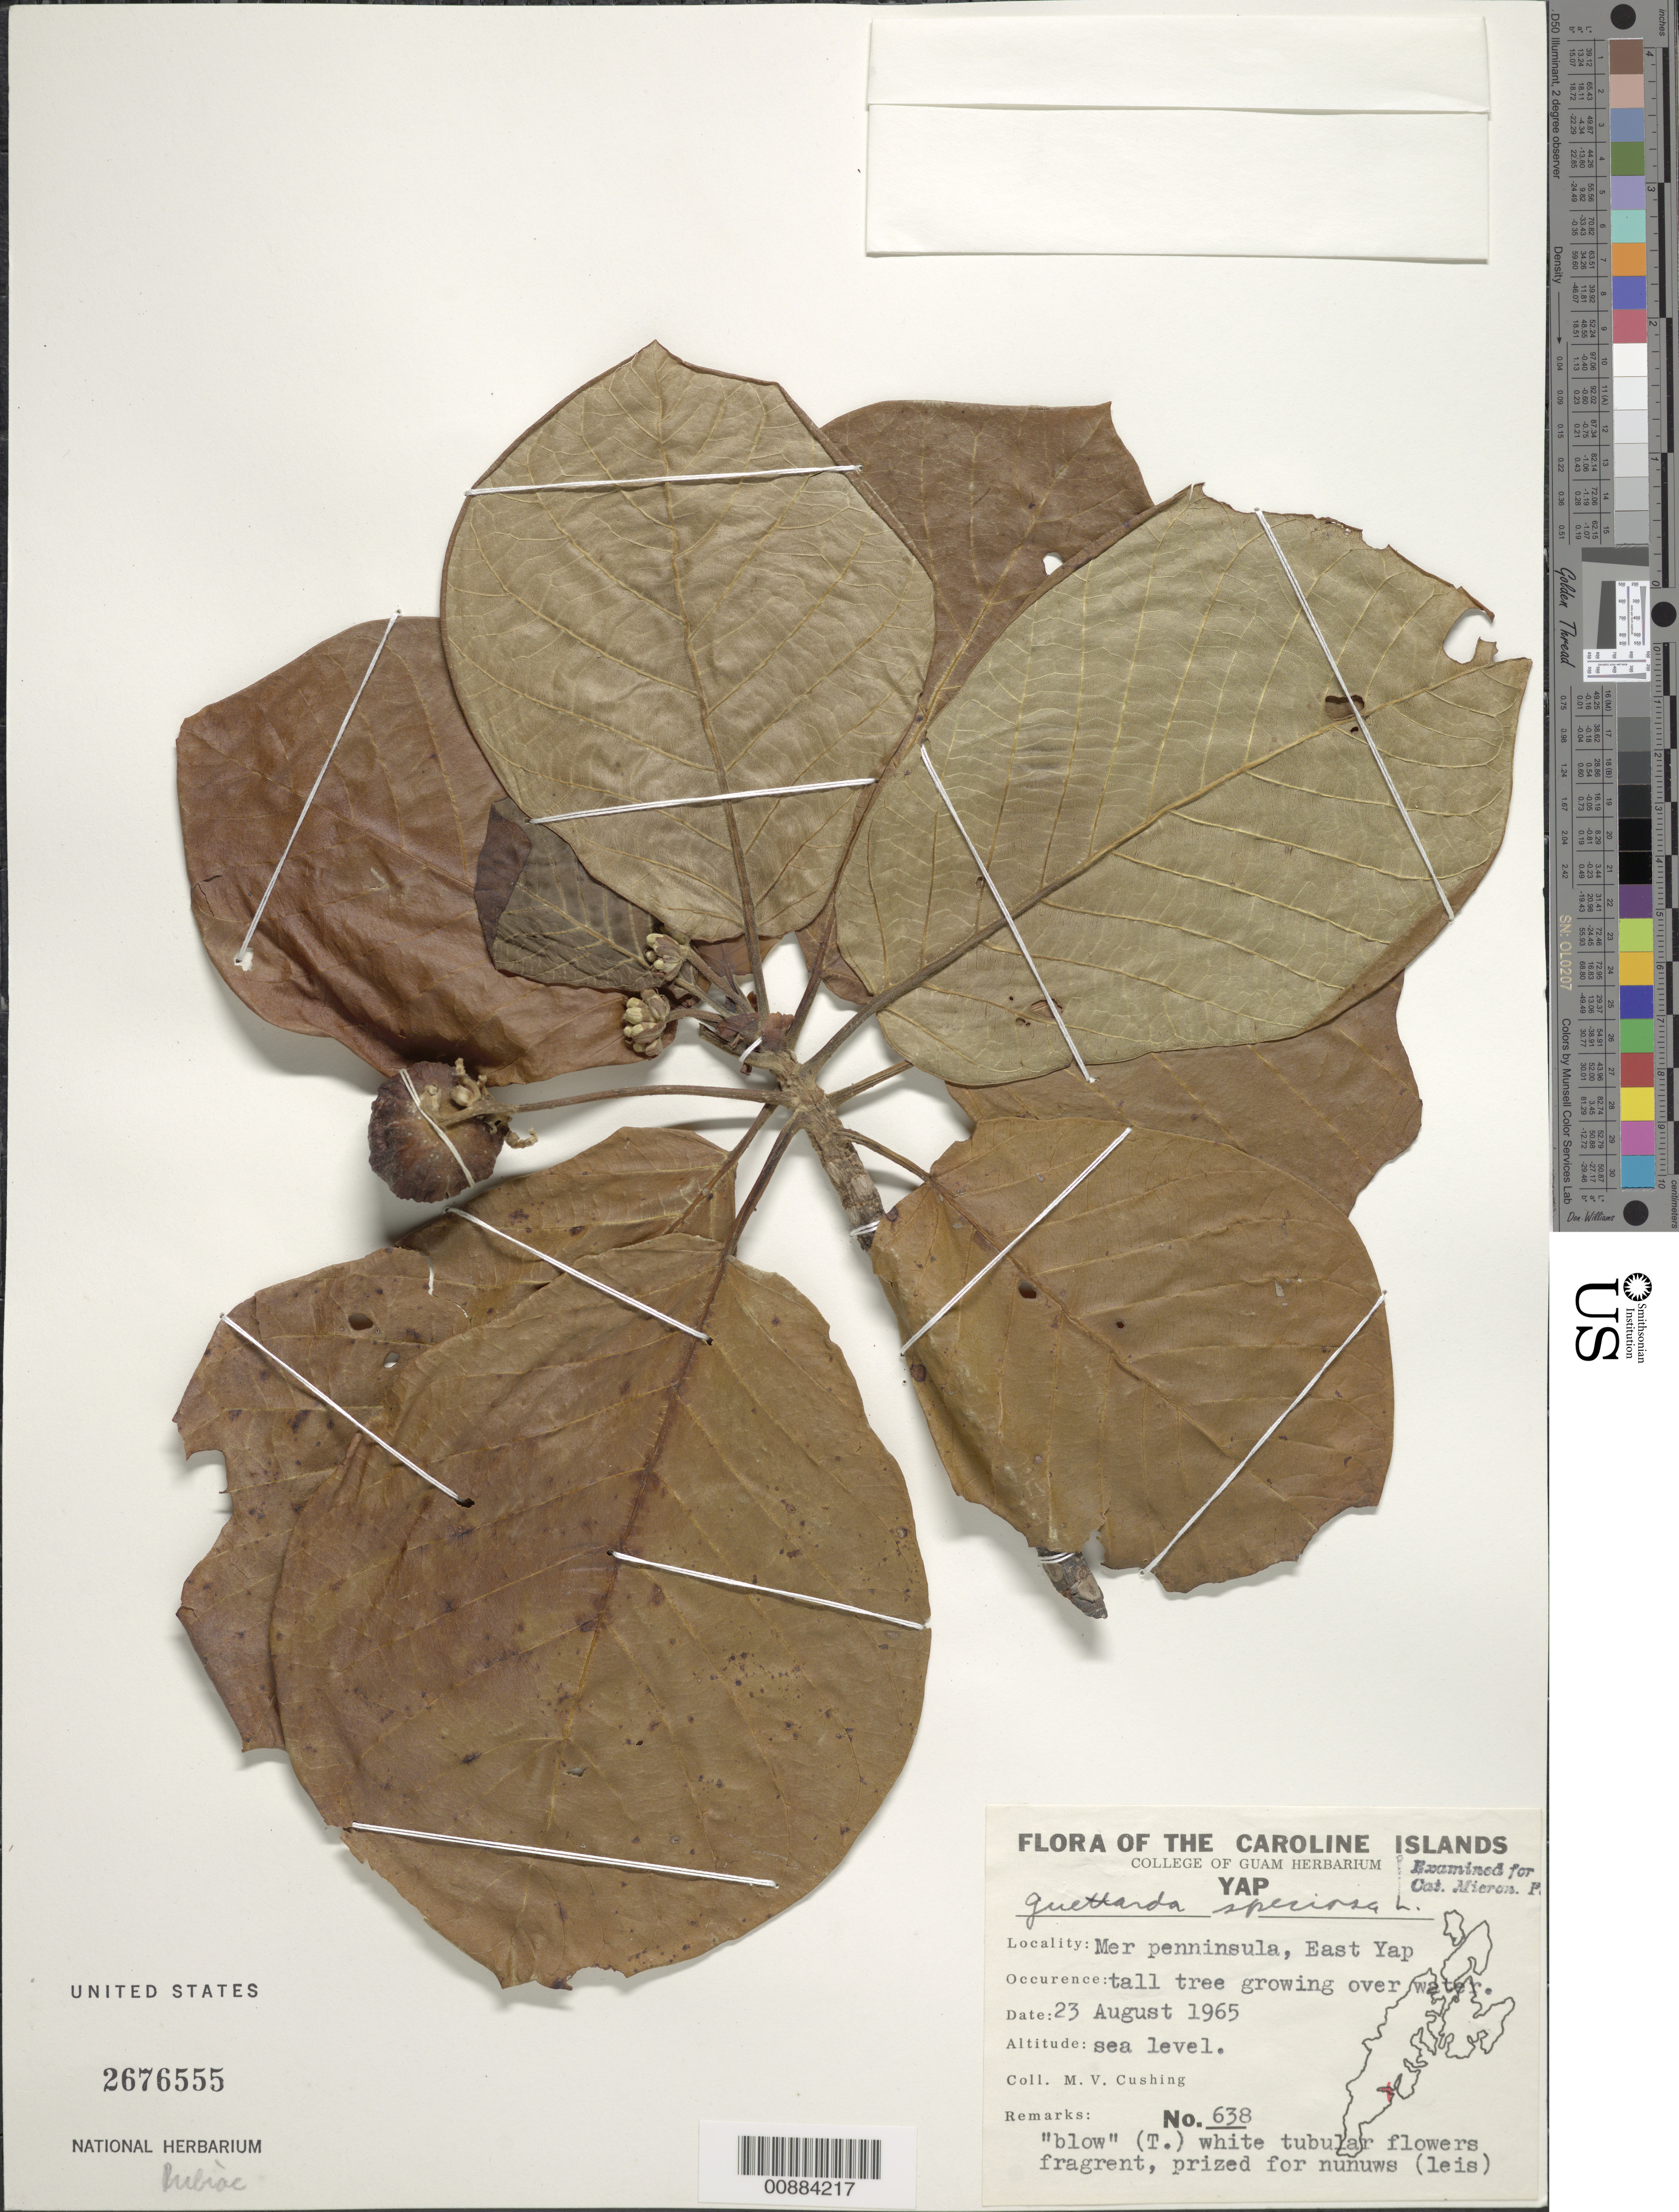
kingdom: Plantae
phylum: Tracheophyta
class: Magnoliopsida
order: Gentianales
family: Rubiaceae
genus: Guettarda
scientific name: Guettarda speciosa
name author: L.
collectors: M. V. Cushing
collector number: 638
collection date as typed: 23 Aug 1965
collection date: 1965-08-23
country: Micronesia, Federated States of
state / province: Yap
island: Yap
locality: E Yap, Mer Peninsula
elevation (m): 0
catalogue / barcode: US 2676555